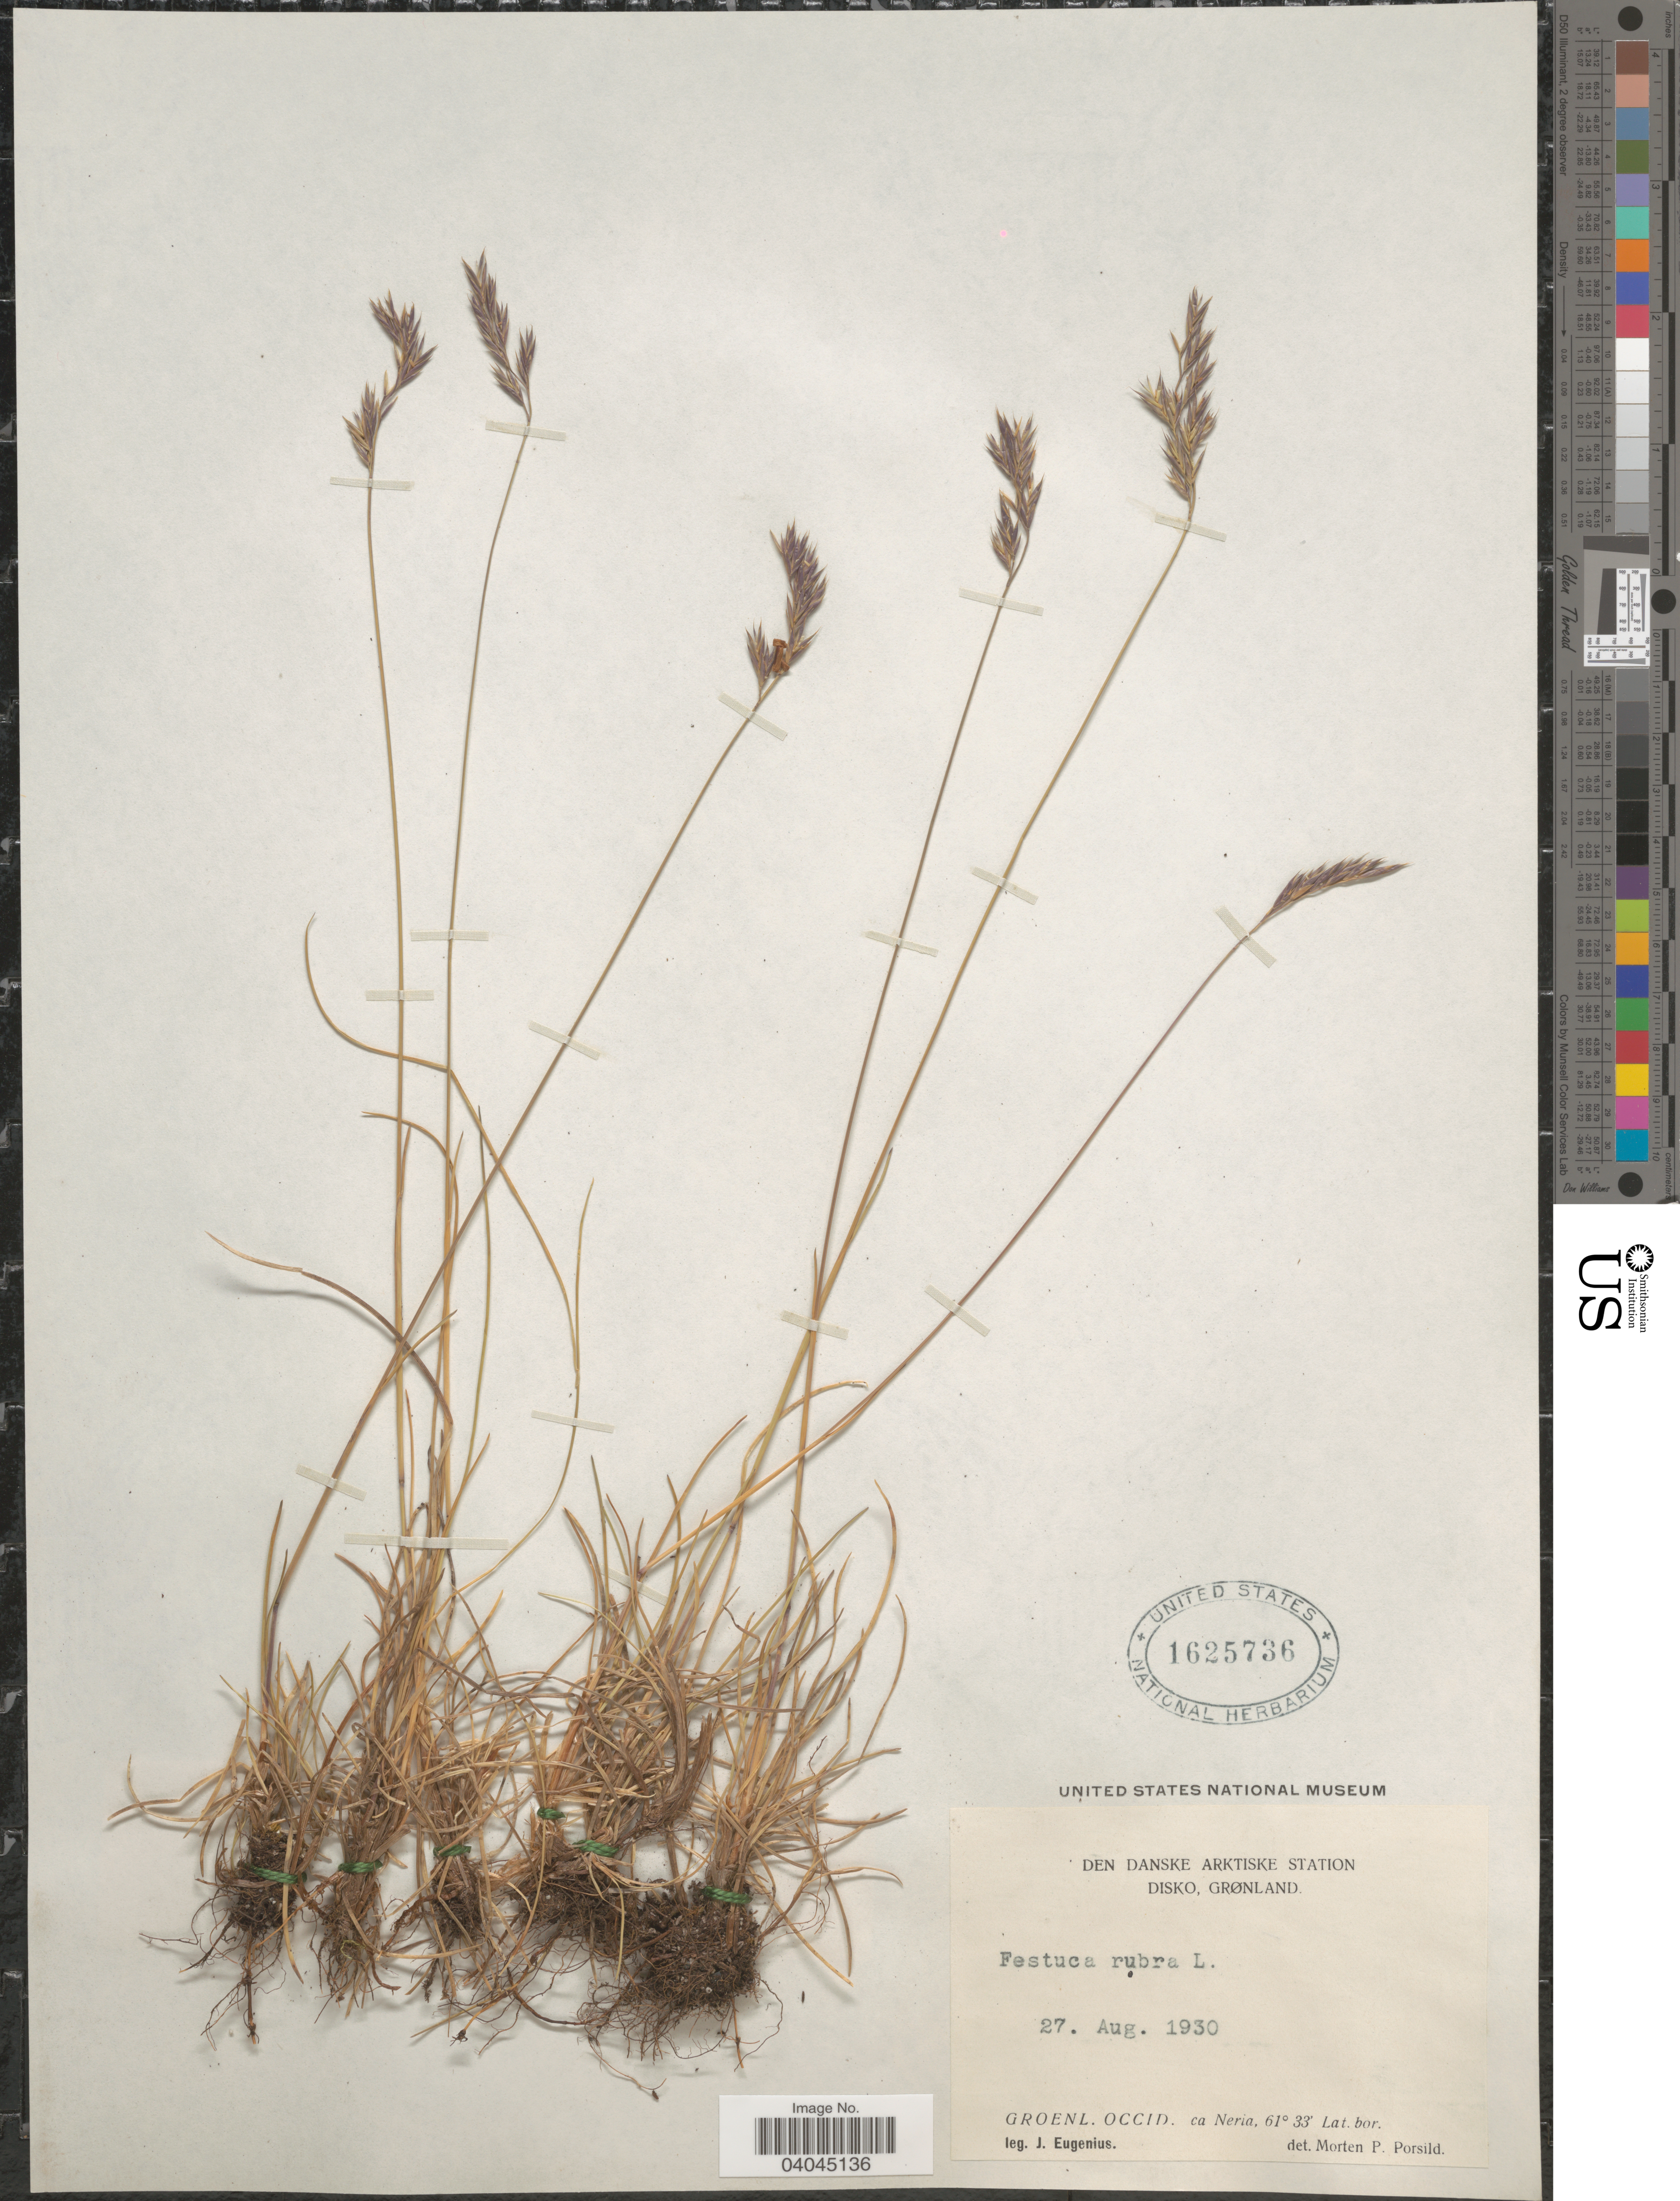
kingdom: Plantae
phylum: Tracheophyta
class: Liliopsida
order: Poales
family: Poaceae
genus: Festuca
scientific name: Festuca rubra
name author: L.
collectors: J. Eugenius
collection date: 1930-08-27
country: Greenland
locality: Den Danske Arktiske Station. Disko. Grønland. Groenl. Occid. ca. Neria.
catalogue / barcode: US 1625736